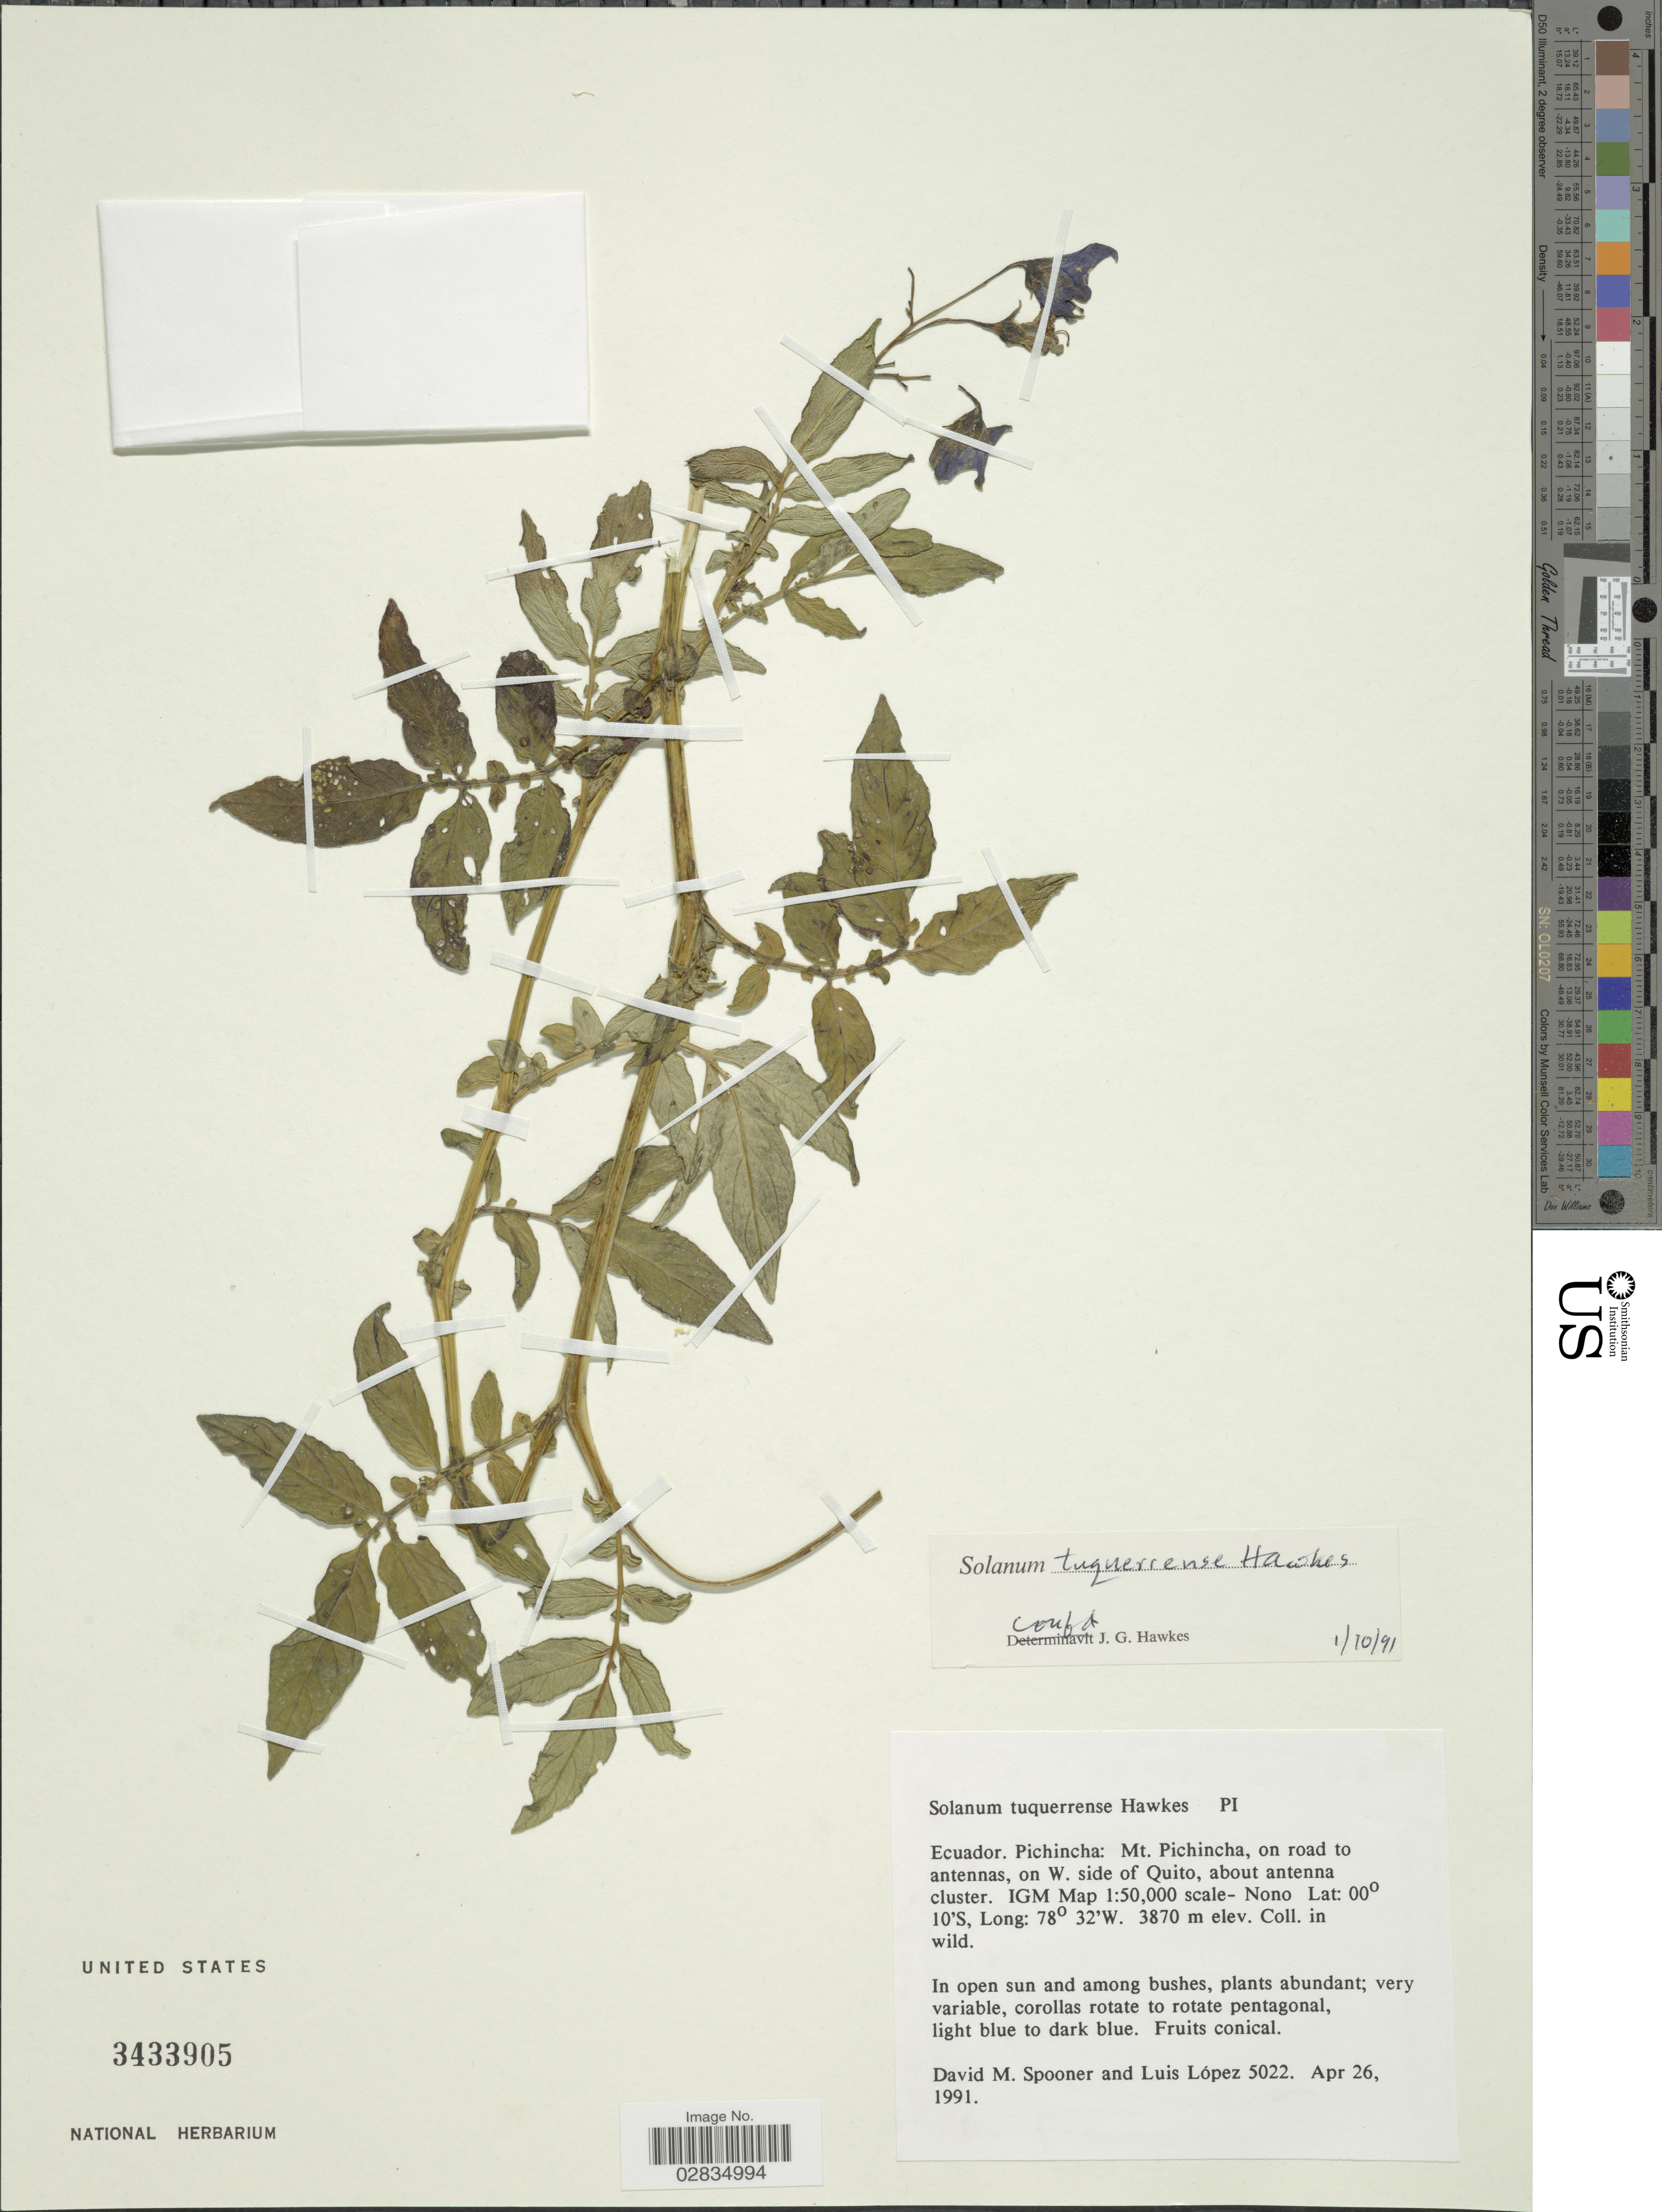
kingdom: Plantae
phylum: Tracheophyta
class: Magnoliopsida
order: Solanales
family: Solanaceae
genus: Solanum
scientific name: Solanum tuquerrense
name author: Hawkes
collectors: D. Spooner & L. López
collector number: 5022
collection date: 1991-04-26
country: Ecuador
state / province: Pichincha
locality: Mt. Pichincha, on road to antennas, on W. side of Quito, about antenna cluster, IGM Map 1:50.000 scale-Nono.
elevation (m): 3870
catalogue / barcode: US 3433905